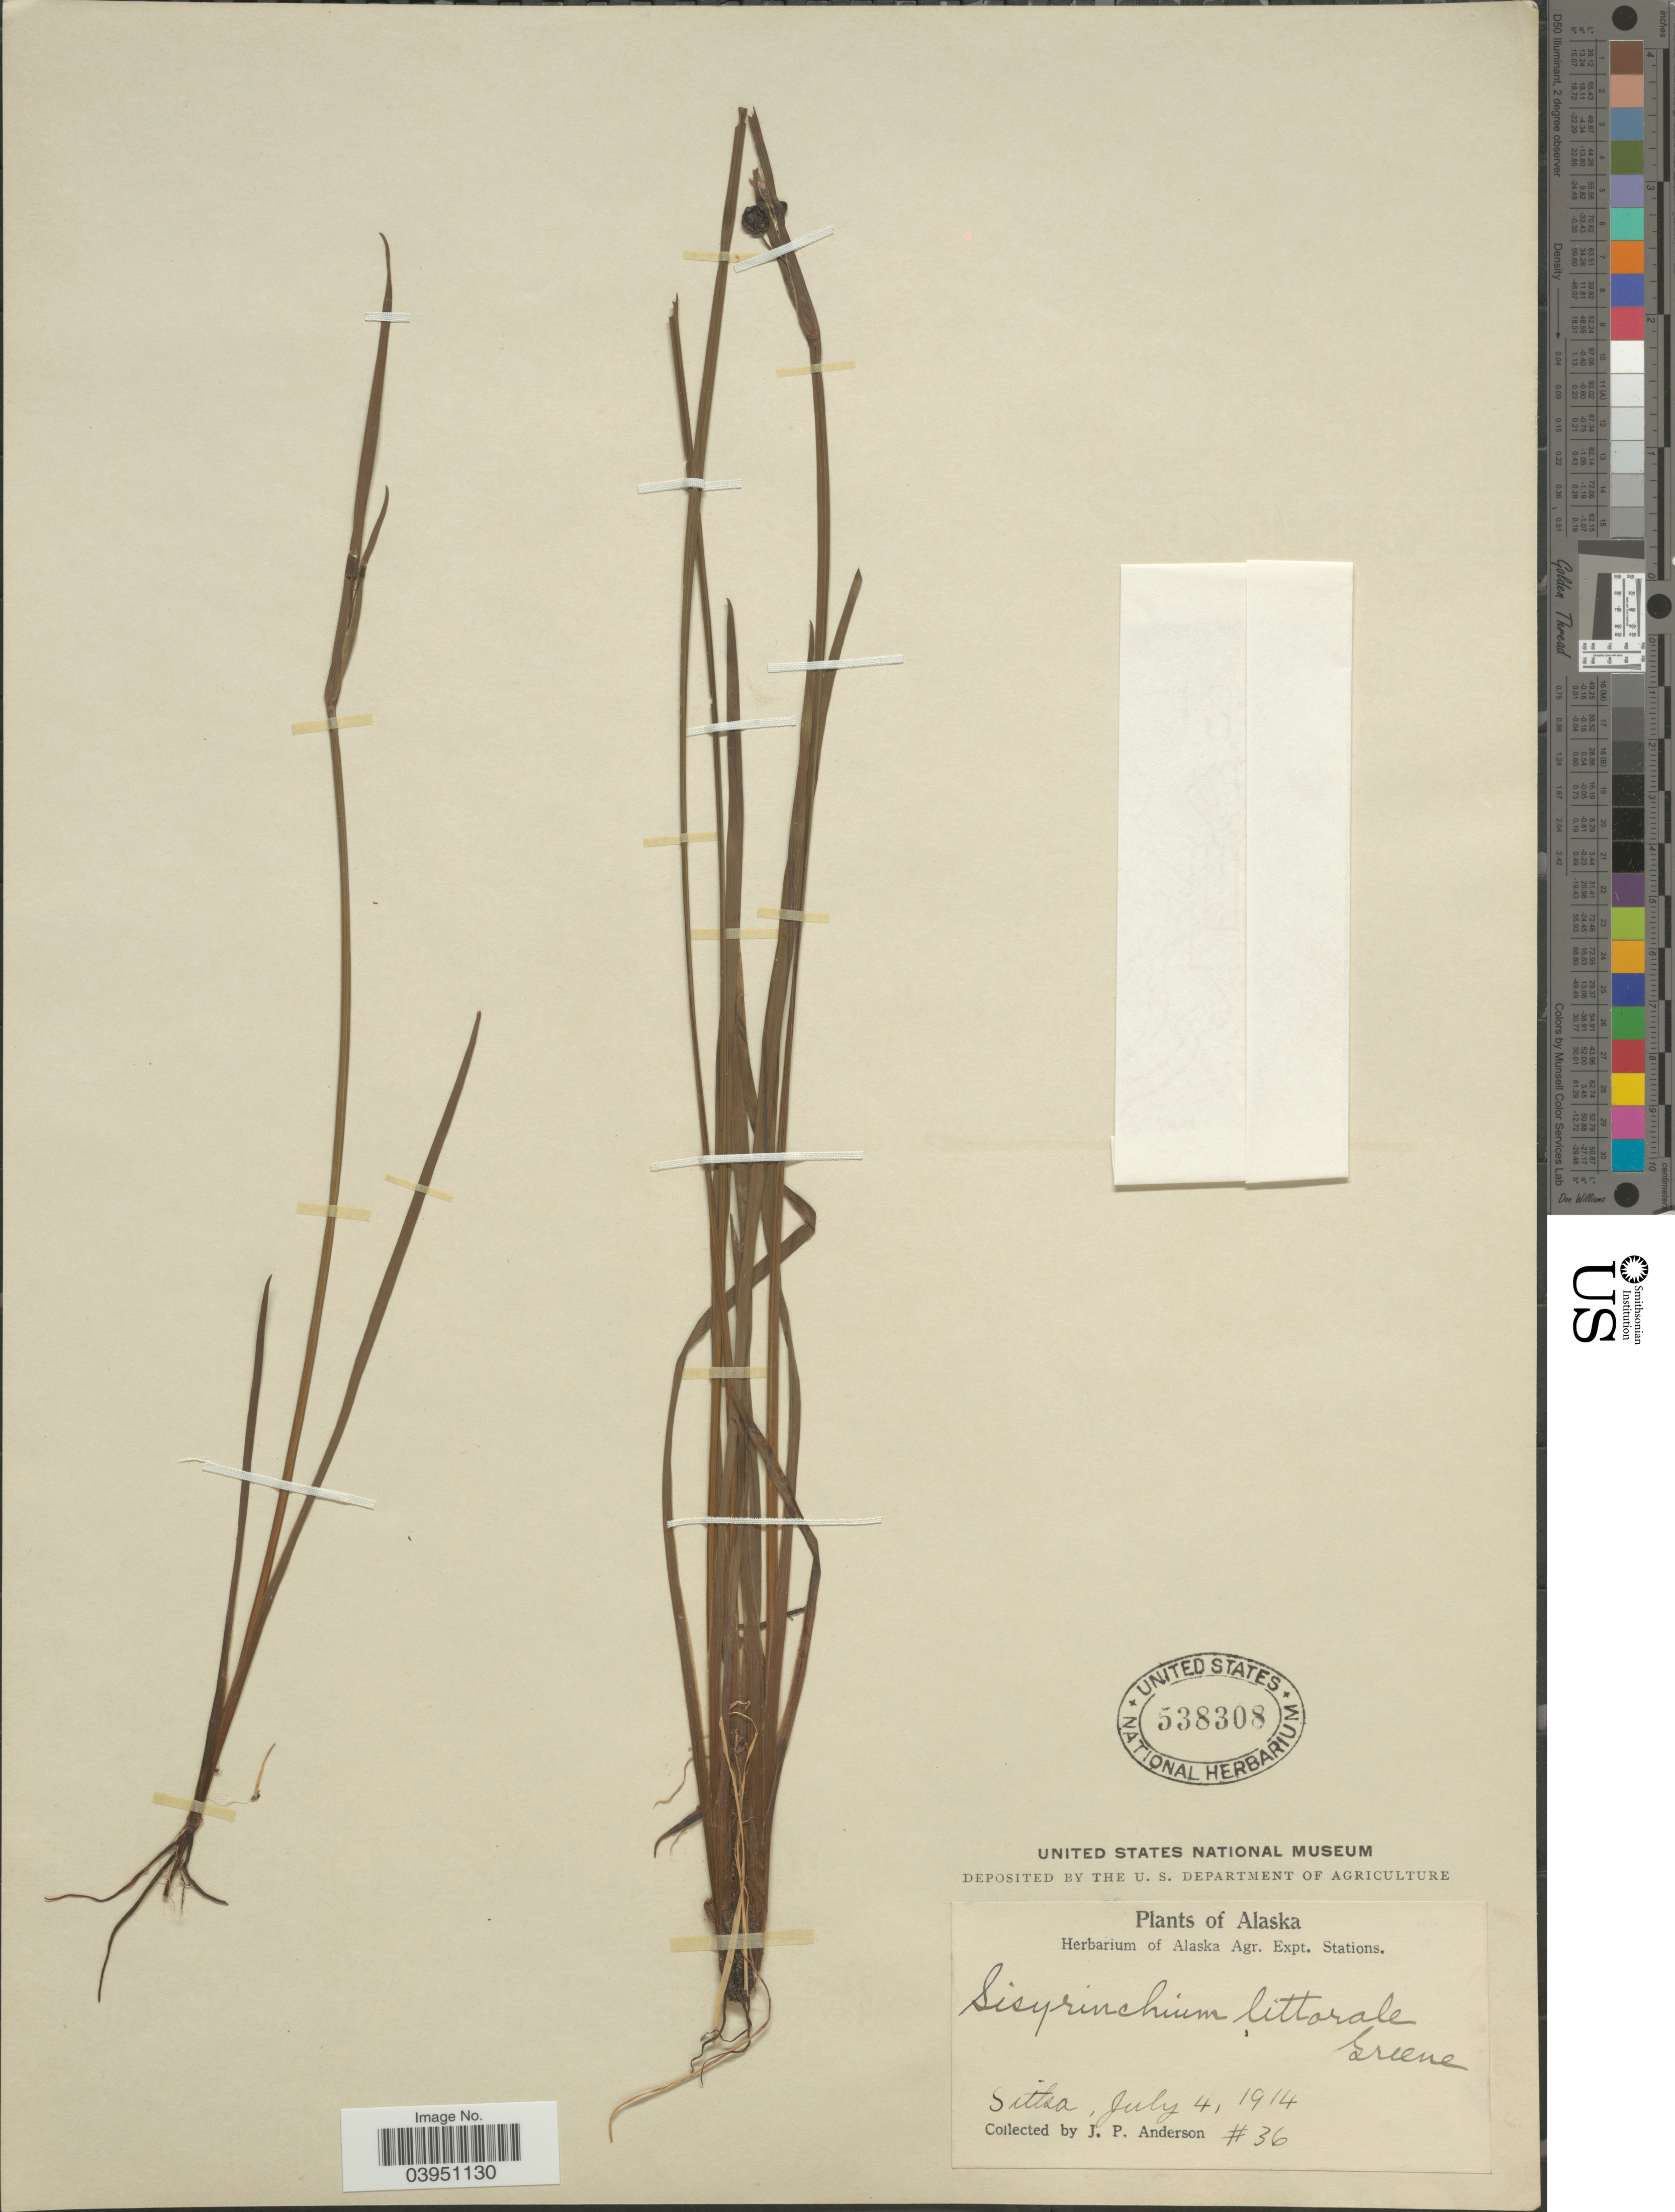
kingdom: Plantae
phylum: Tracheophyta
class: Liliopsida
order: Asparagales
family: Iridaceae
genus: Sisyrinchium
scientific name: Sisyrinchium littorale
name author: Greene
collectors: J. P. Anderson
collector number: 36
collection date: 1914-07-04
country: United States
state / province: Alaska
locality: Sitka.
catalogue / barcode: US 538308